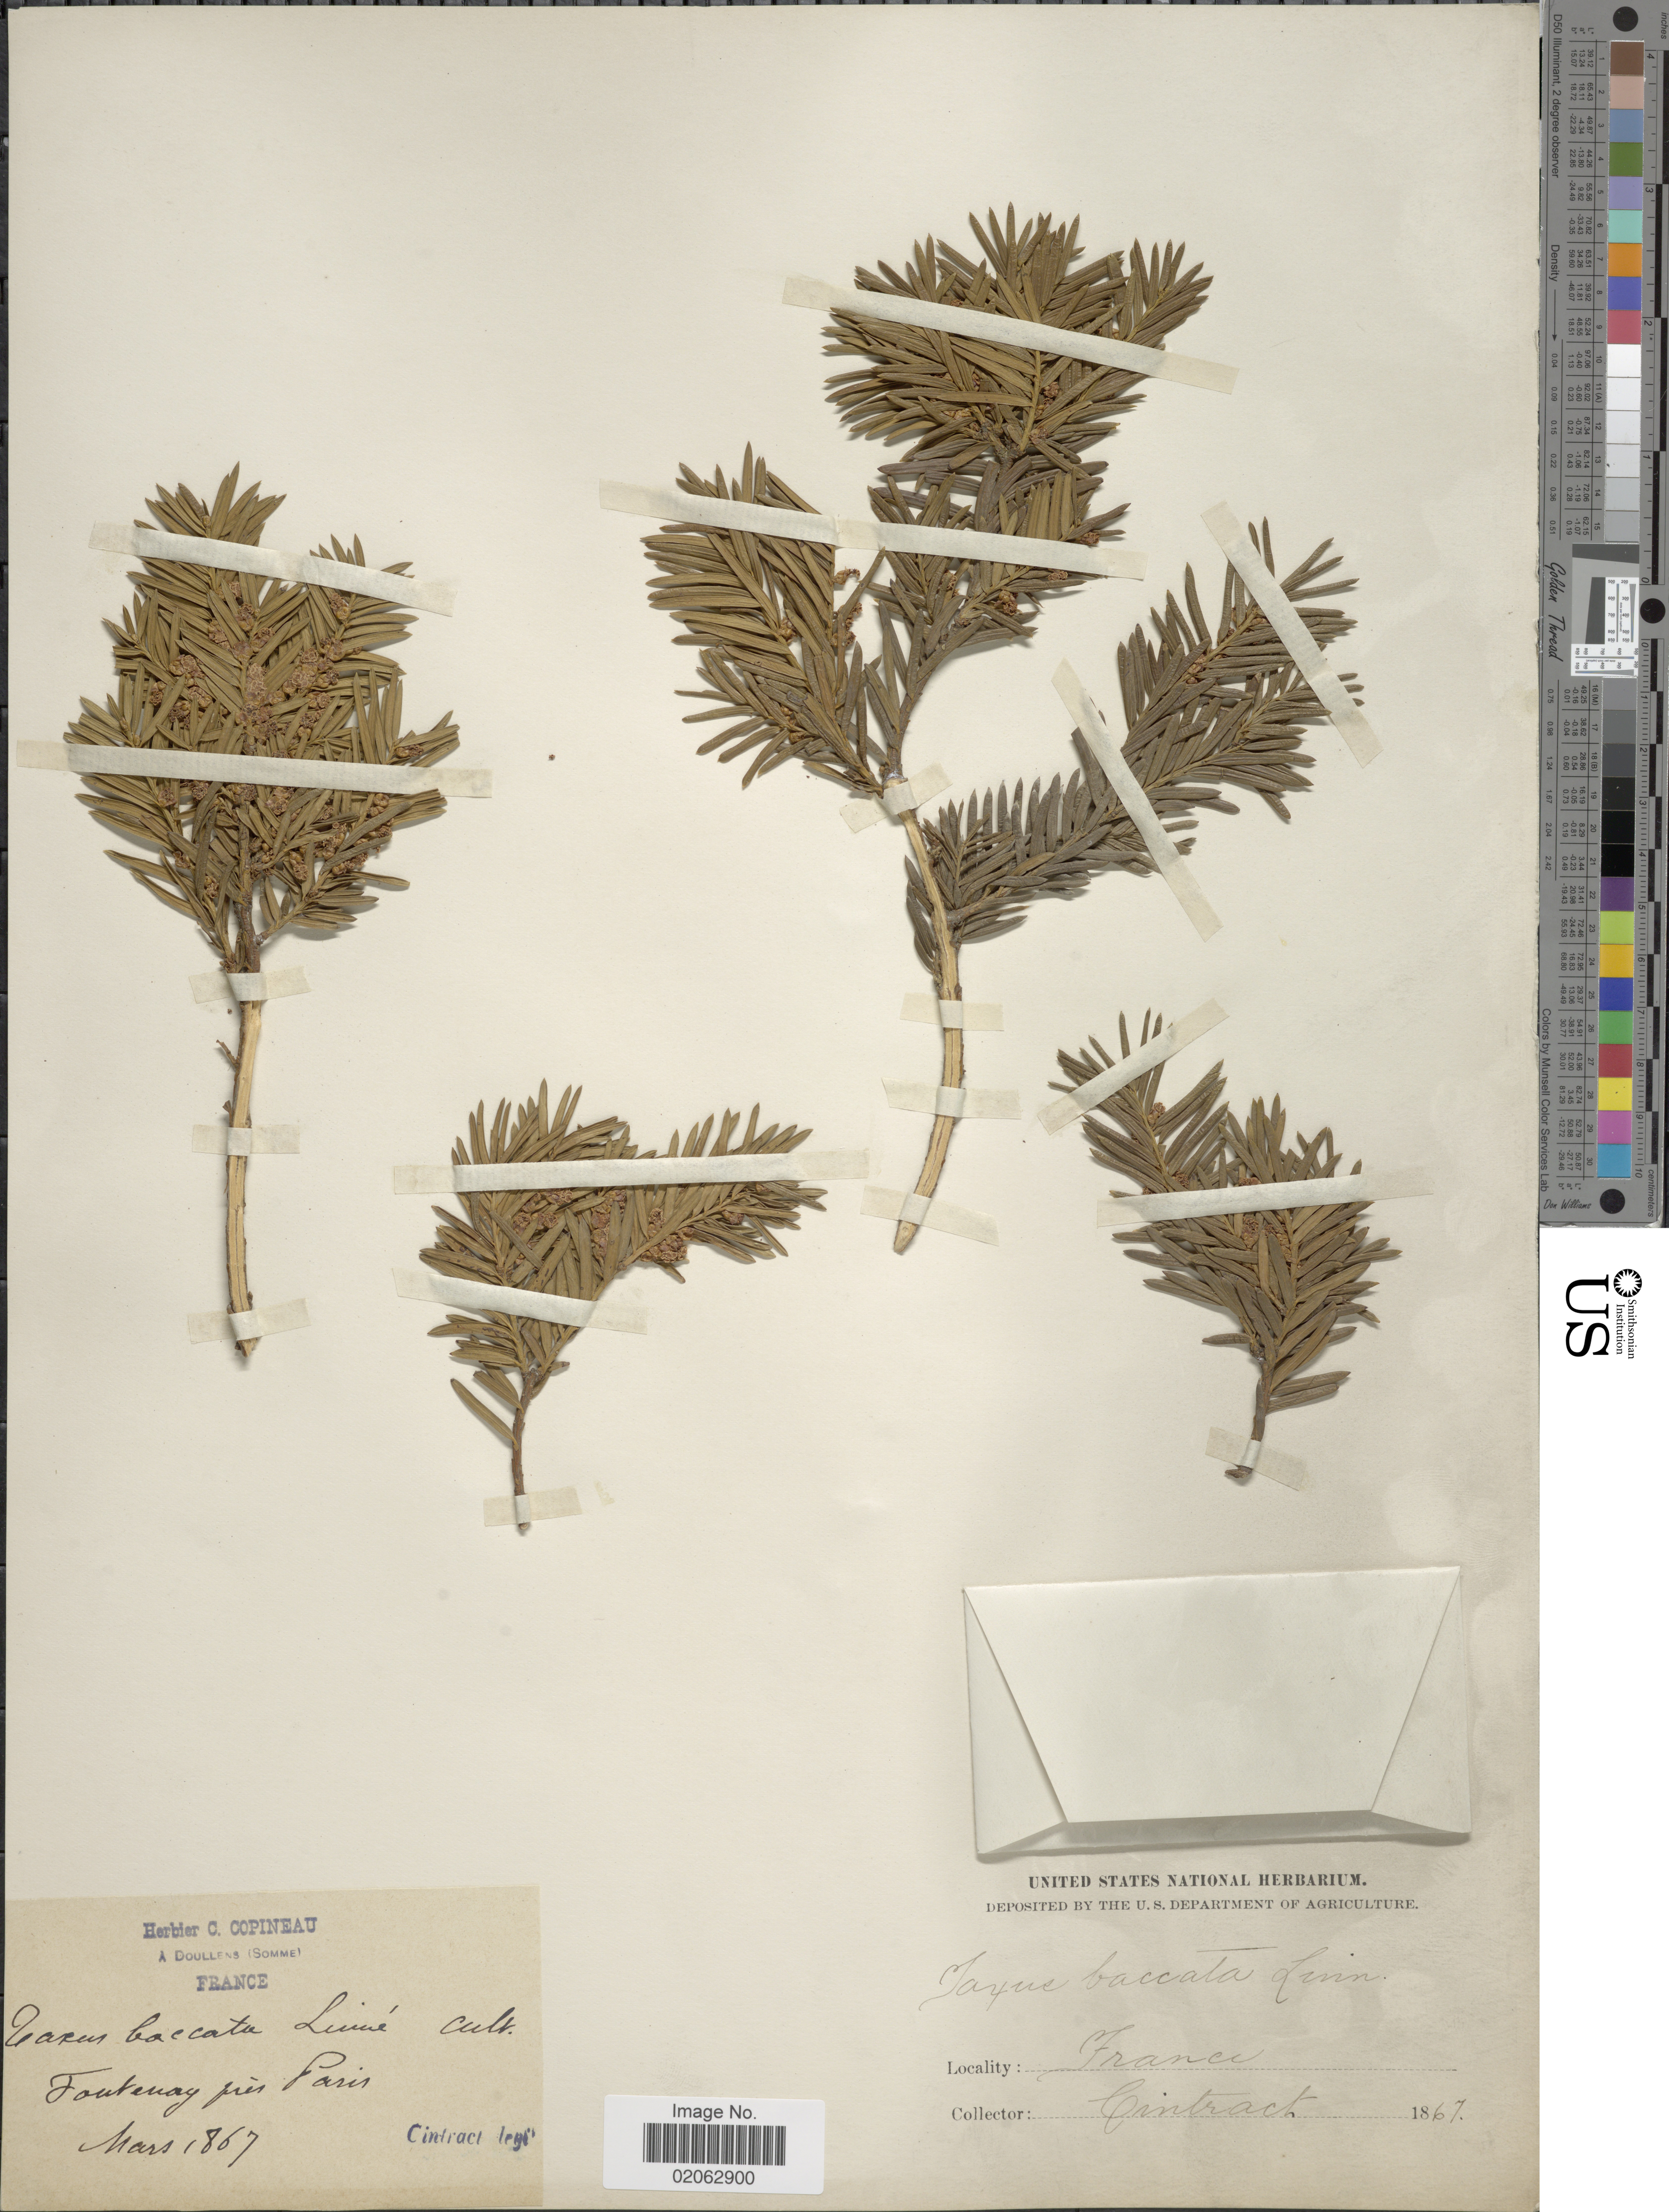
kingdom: Plantae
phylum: Tracheophyta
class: Pinopsida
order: Pinales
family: Taxaceae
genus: Taxus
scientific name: Taxus baccata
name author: L.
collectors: Cintract, --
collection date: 1867-03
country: France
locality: Fontenay près Paris.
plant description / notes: Removed "Cult. (unsure placement)" from Precise Locality field. Added Cultivated tag in Botany tab.